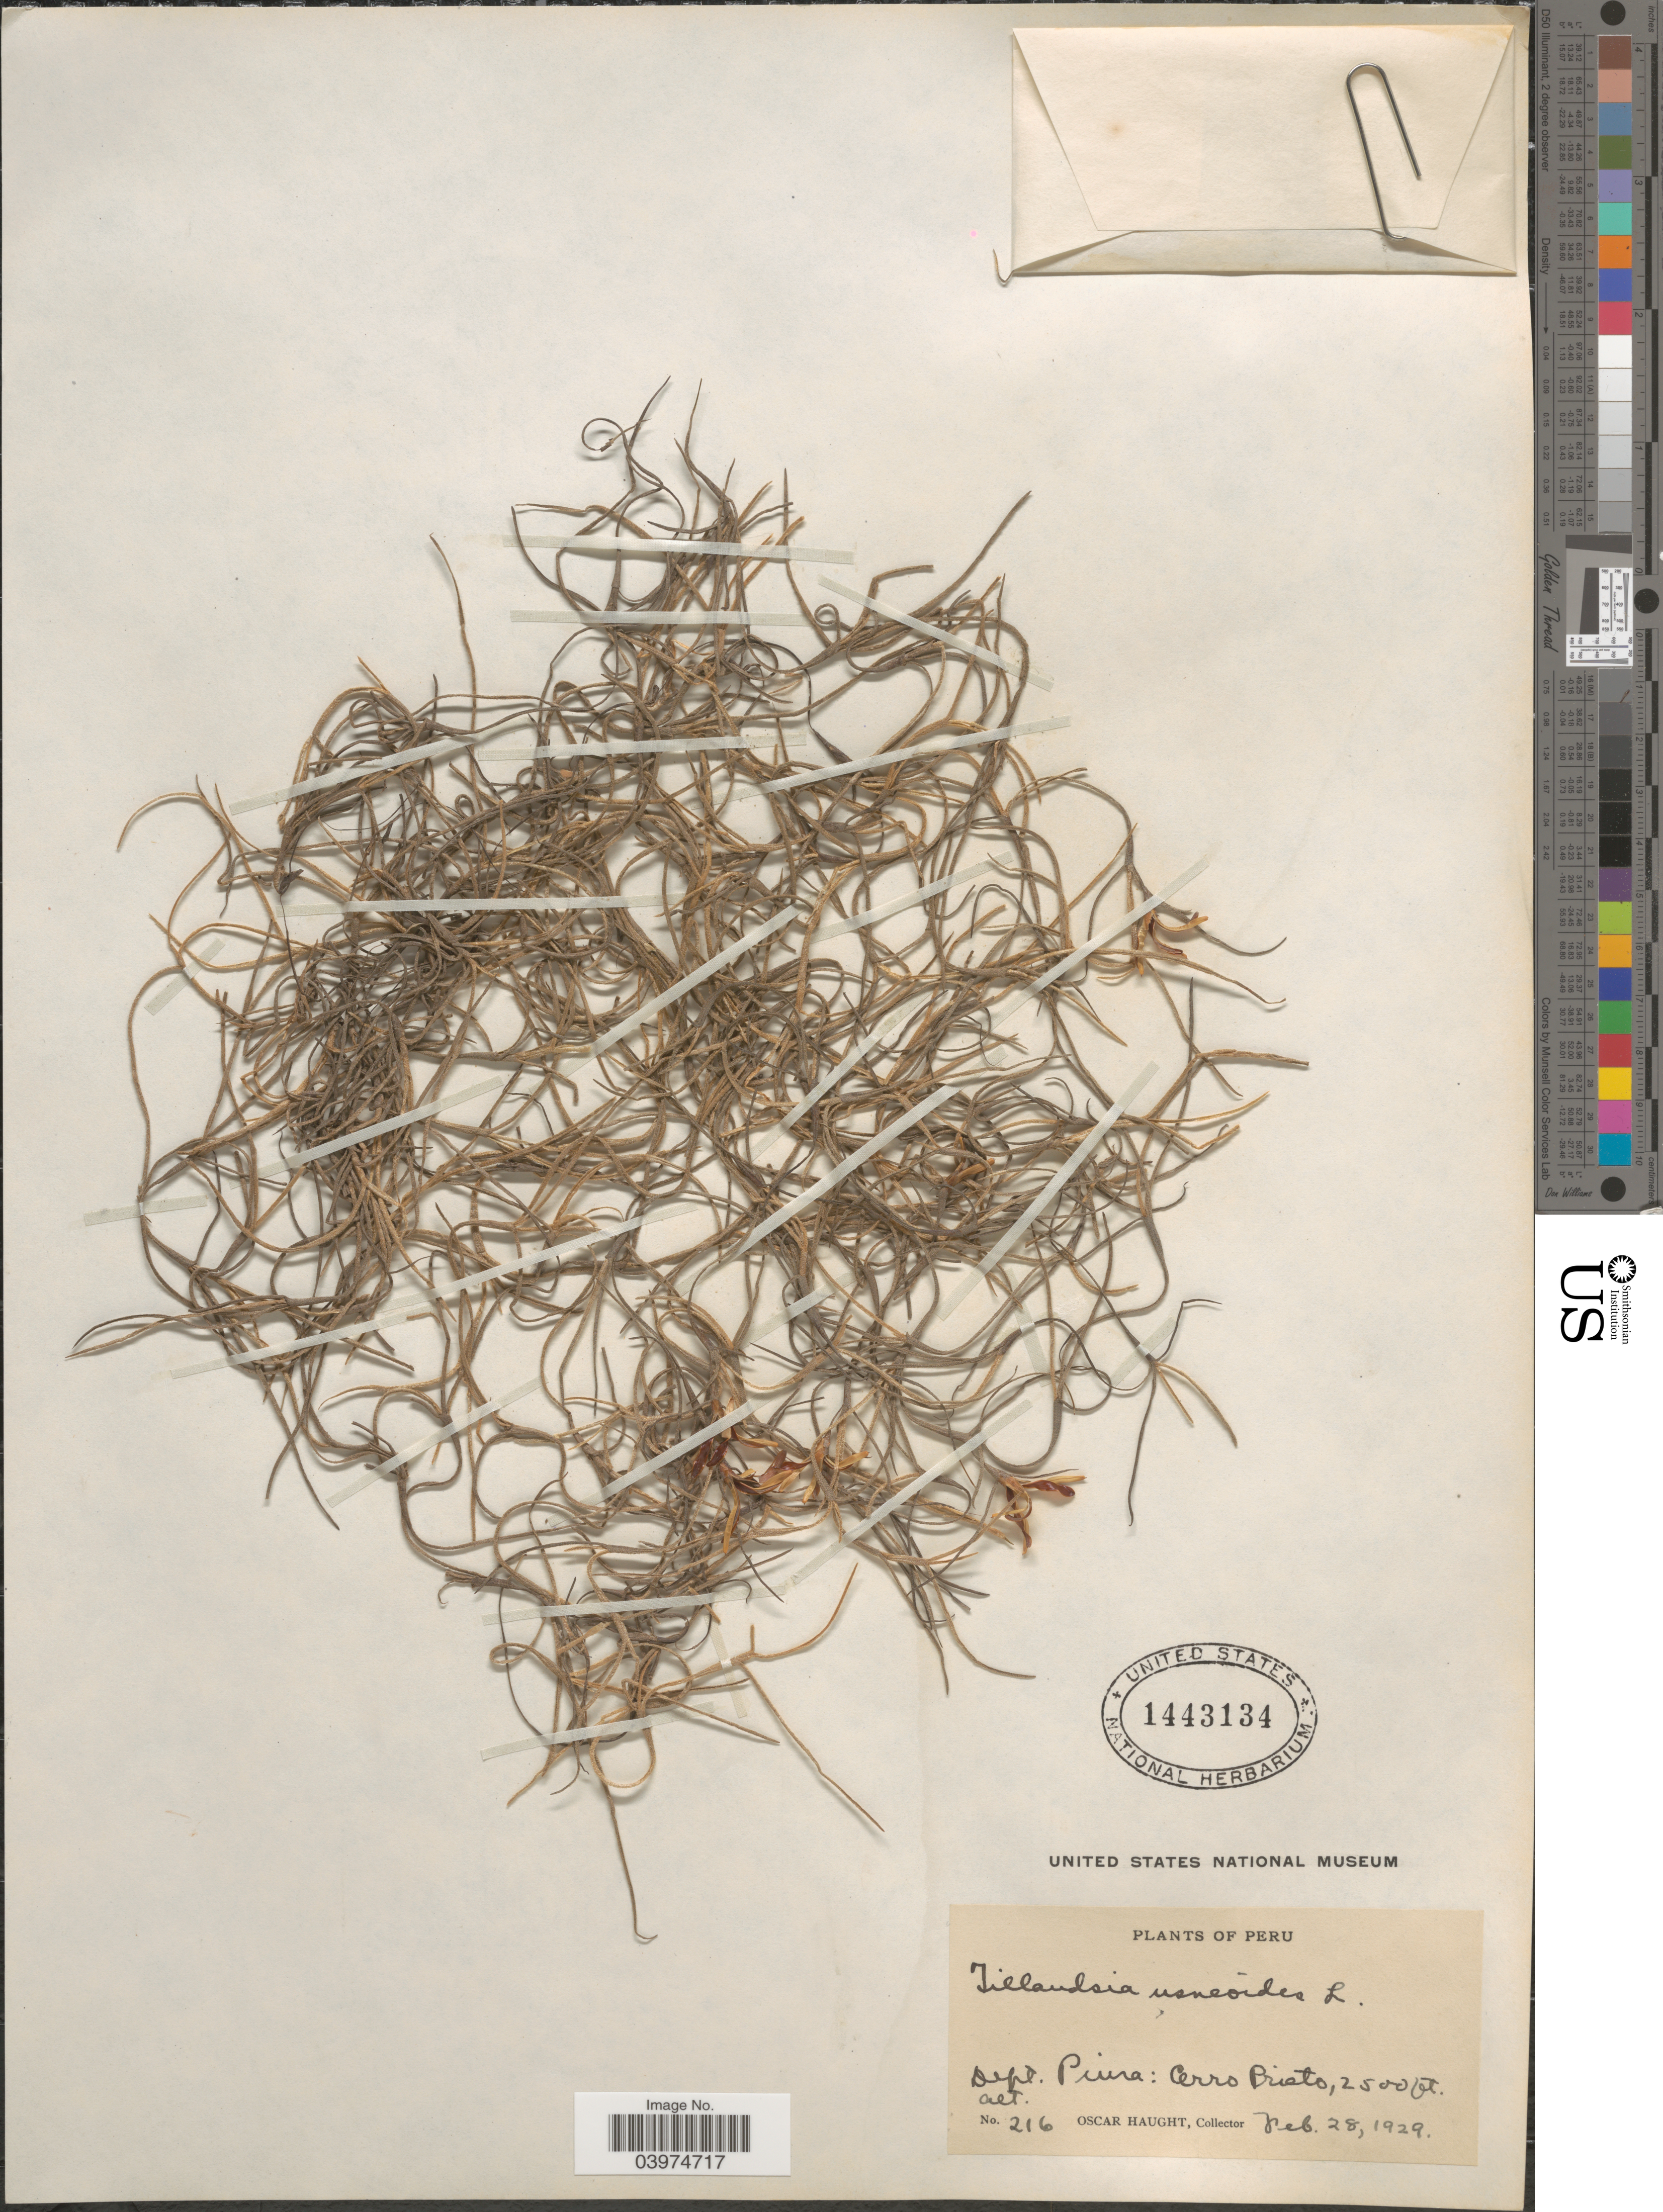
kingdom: Plantae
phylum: Tracheophyta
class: Liliopsida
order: Poales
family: Bromeliaceae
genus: Tillandsia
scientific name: Tillandsia usneoides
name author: (L.) L.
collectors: O. L. Haught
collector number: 216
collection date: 1929-02-28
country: Peru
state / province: Piura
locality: Dept. Piura: Cerro Priato.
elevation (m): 762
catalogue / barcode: US 1443134